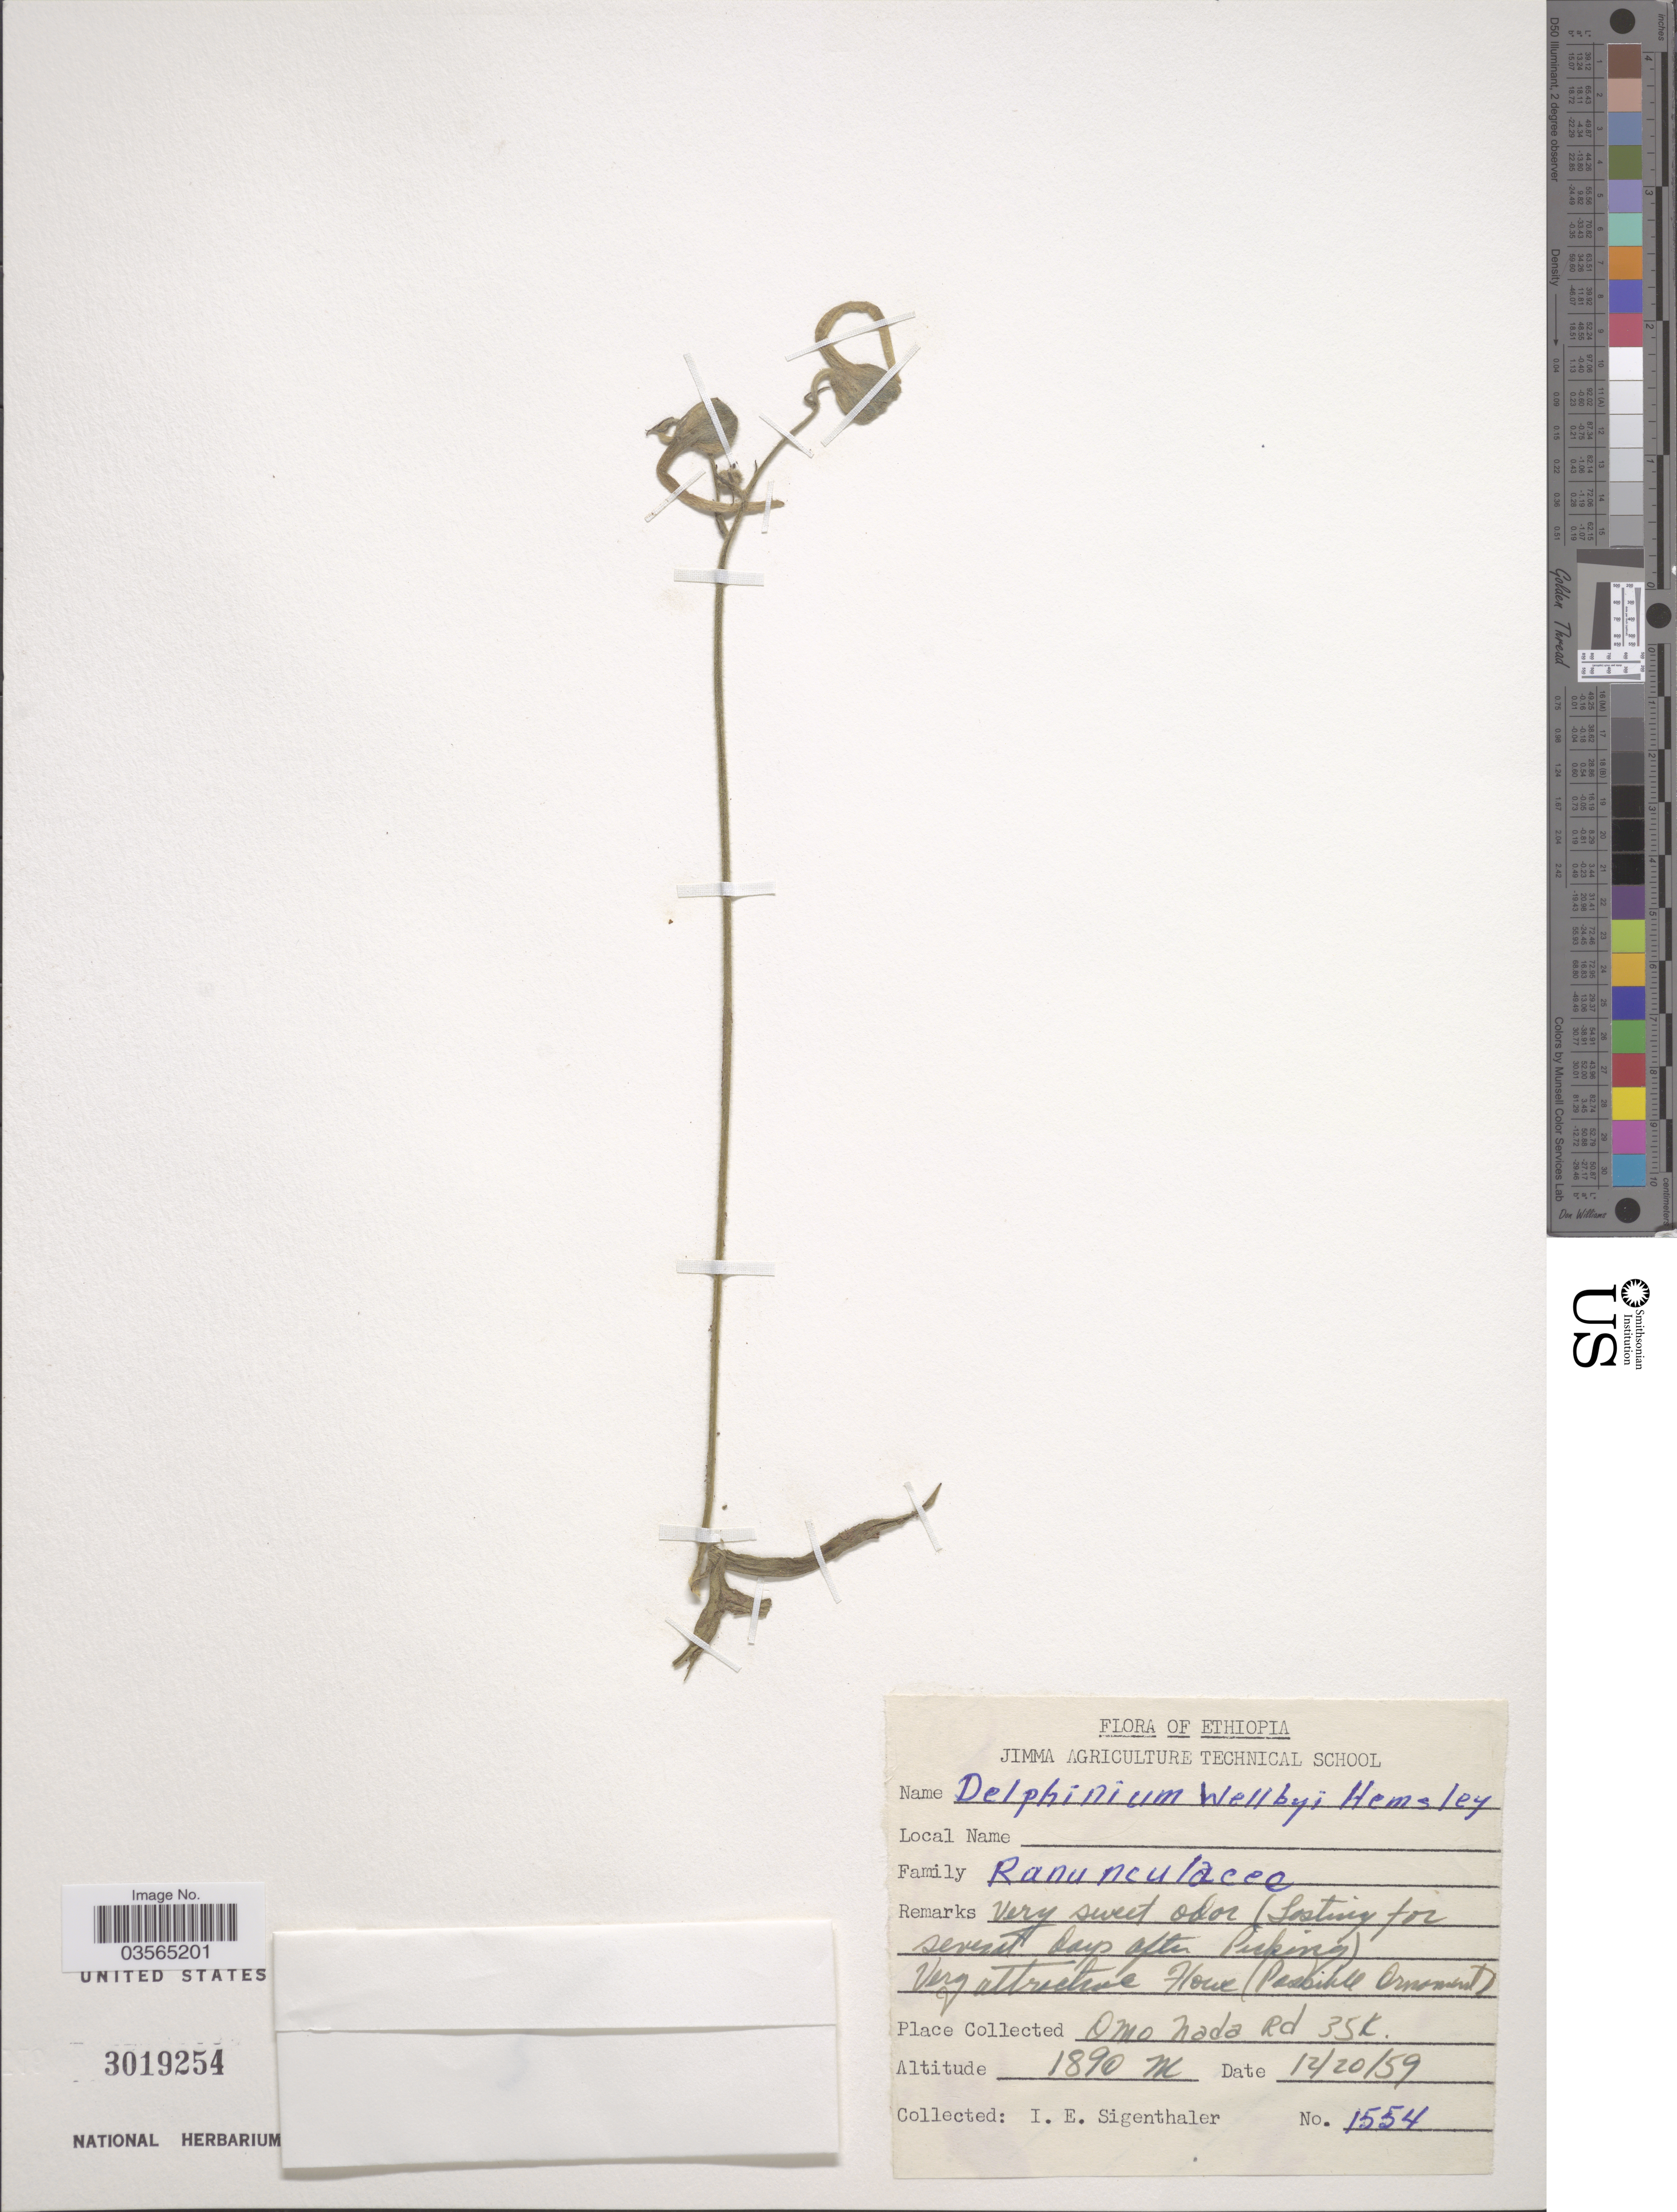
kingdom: Plantae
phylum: Tracheophyta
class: Magnoliopsida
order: Ranunculales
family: Ranunculaceae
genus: Delphinium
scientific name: Delphinium wellbyi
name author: Hemsl.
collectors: I. Sigenthaler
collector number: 1554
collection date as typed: Transcribed d/m/y: 20/12/59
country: Ethiopia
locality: Omo Nada Rd 35K.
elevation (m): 1890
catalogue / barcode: US 3019254